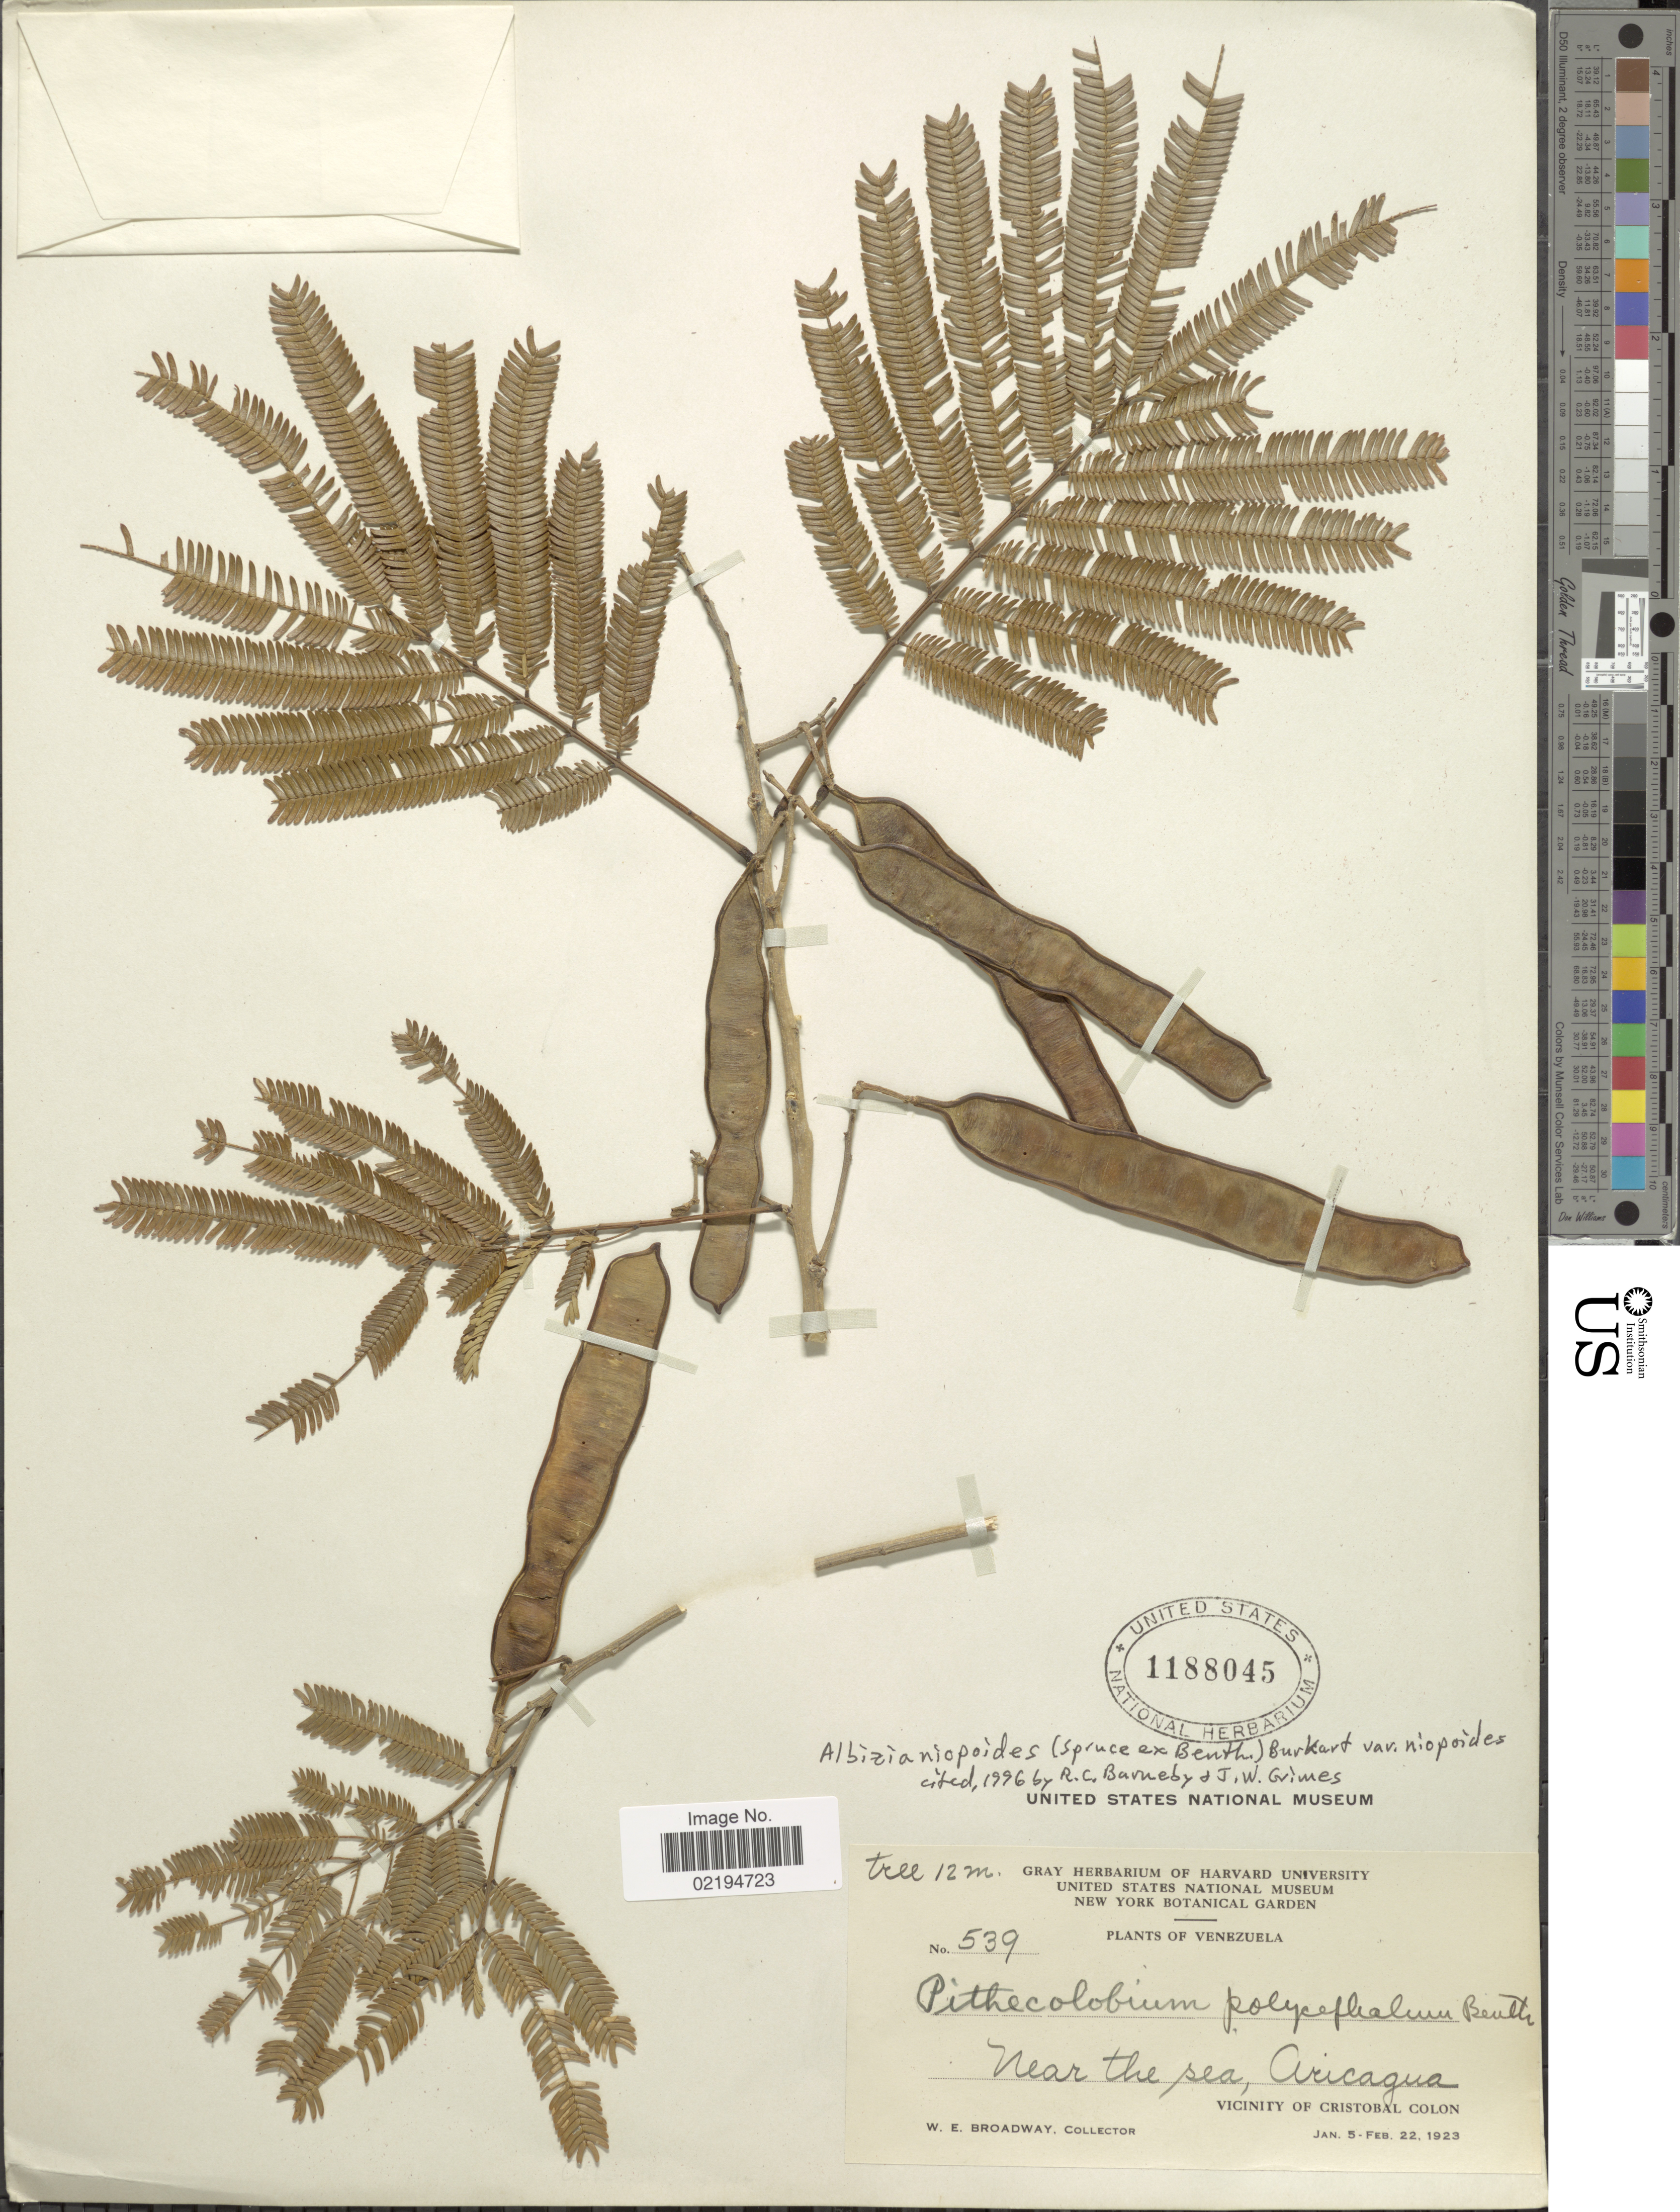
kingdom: Plantae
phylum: Tracheophyta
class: Magnoliopsida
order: Fabales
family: Fabaceae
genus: Pseudalbizzia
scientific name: Pseudalbizzia niopoides var. niopoides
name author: (Spruce ex Benth.) Koenen & Duno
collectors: W. E. Broadway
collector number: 539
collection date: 1923-01-05/1923-02-22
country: Venezuela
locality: Near the sea, Aricagua, vicinity of Cristobal Colon.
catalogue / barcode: US 1188045